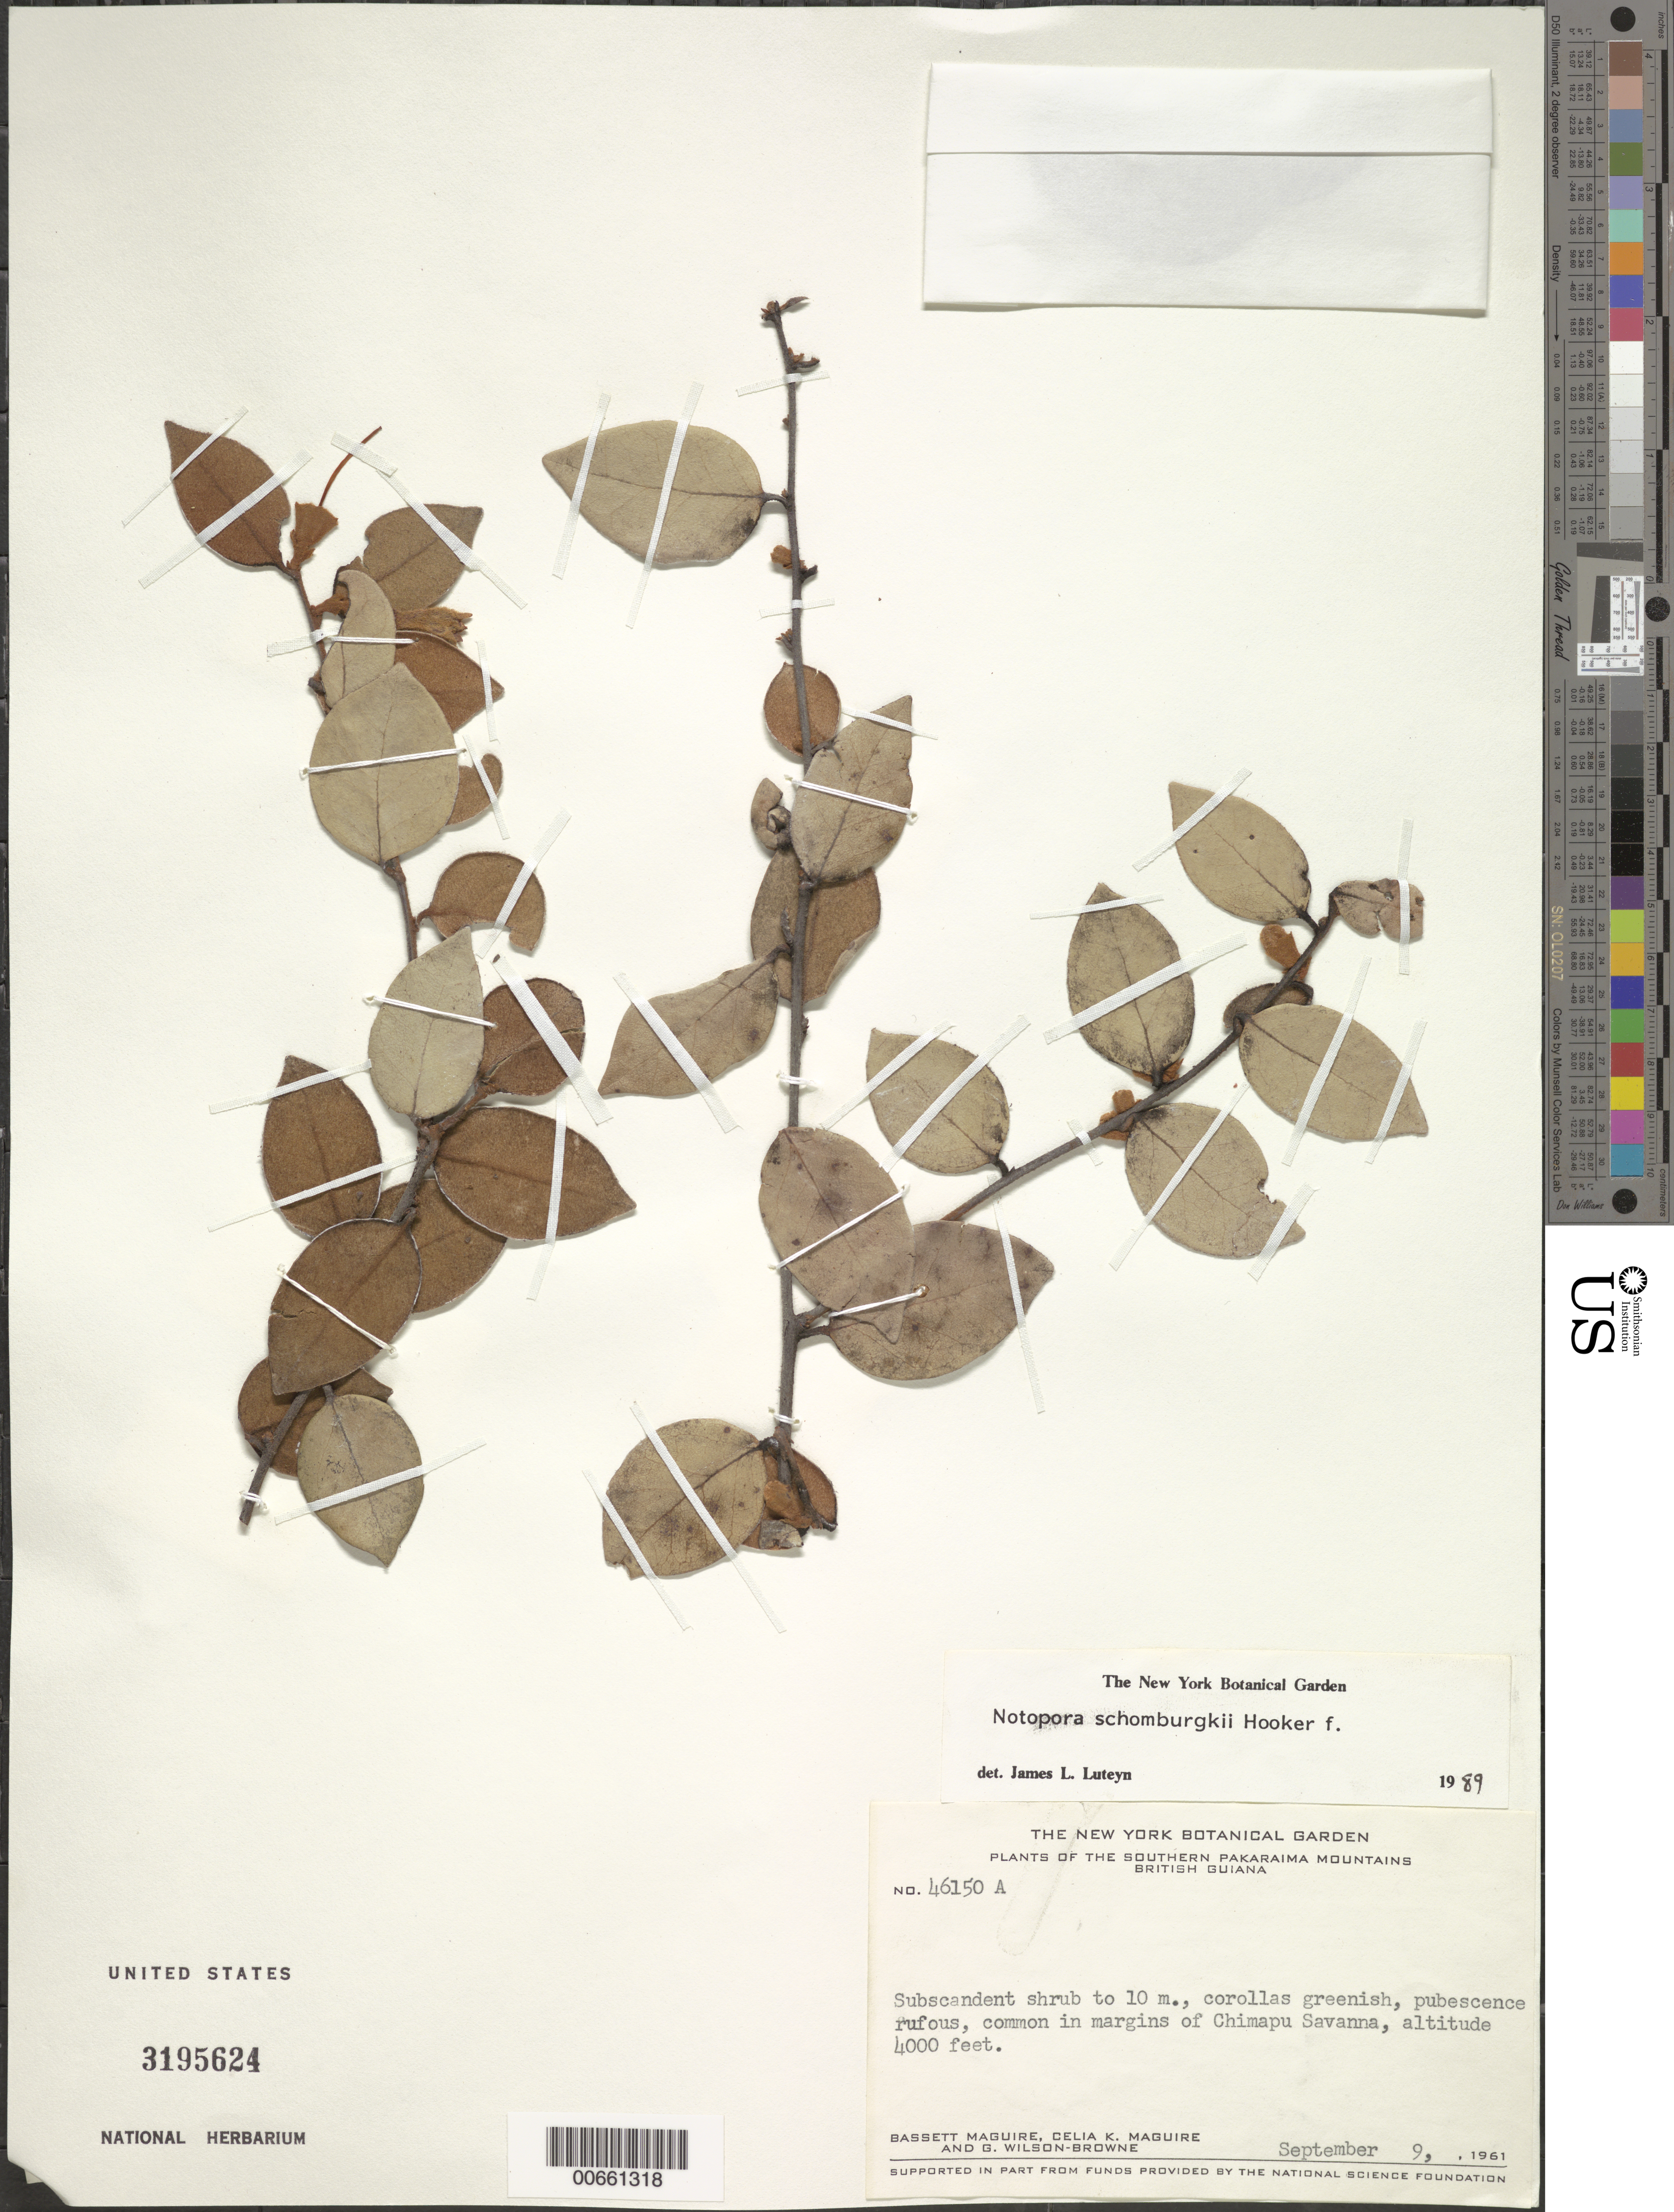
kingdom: Plantae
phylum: Tracheophyta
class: Magnoliopsida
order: Ericales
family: Ericaceae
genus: Notopora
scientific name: Notopora schomburgkii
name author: Hook. f.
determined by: Luteyn, J. L.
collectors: B. Maguire, C. K. Maguire & G. Wilson-Browne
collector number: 46150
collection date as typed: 9-Sep-61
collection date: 1961-09-09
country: Guyana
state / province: Potaro-Siparuni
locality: Chimapu Savanna, southern Pakaraima Mts.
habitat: Savanna margins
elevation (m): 369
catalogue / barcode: US 3195624